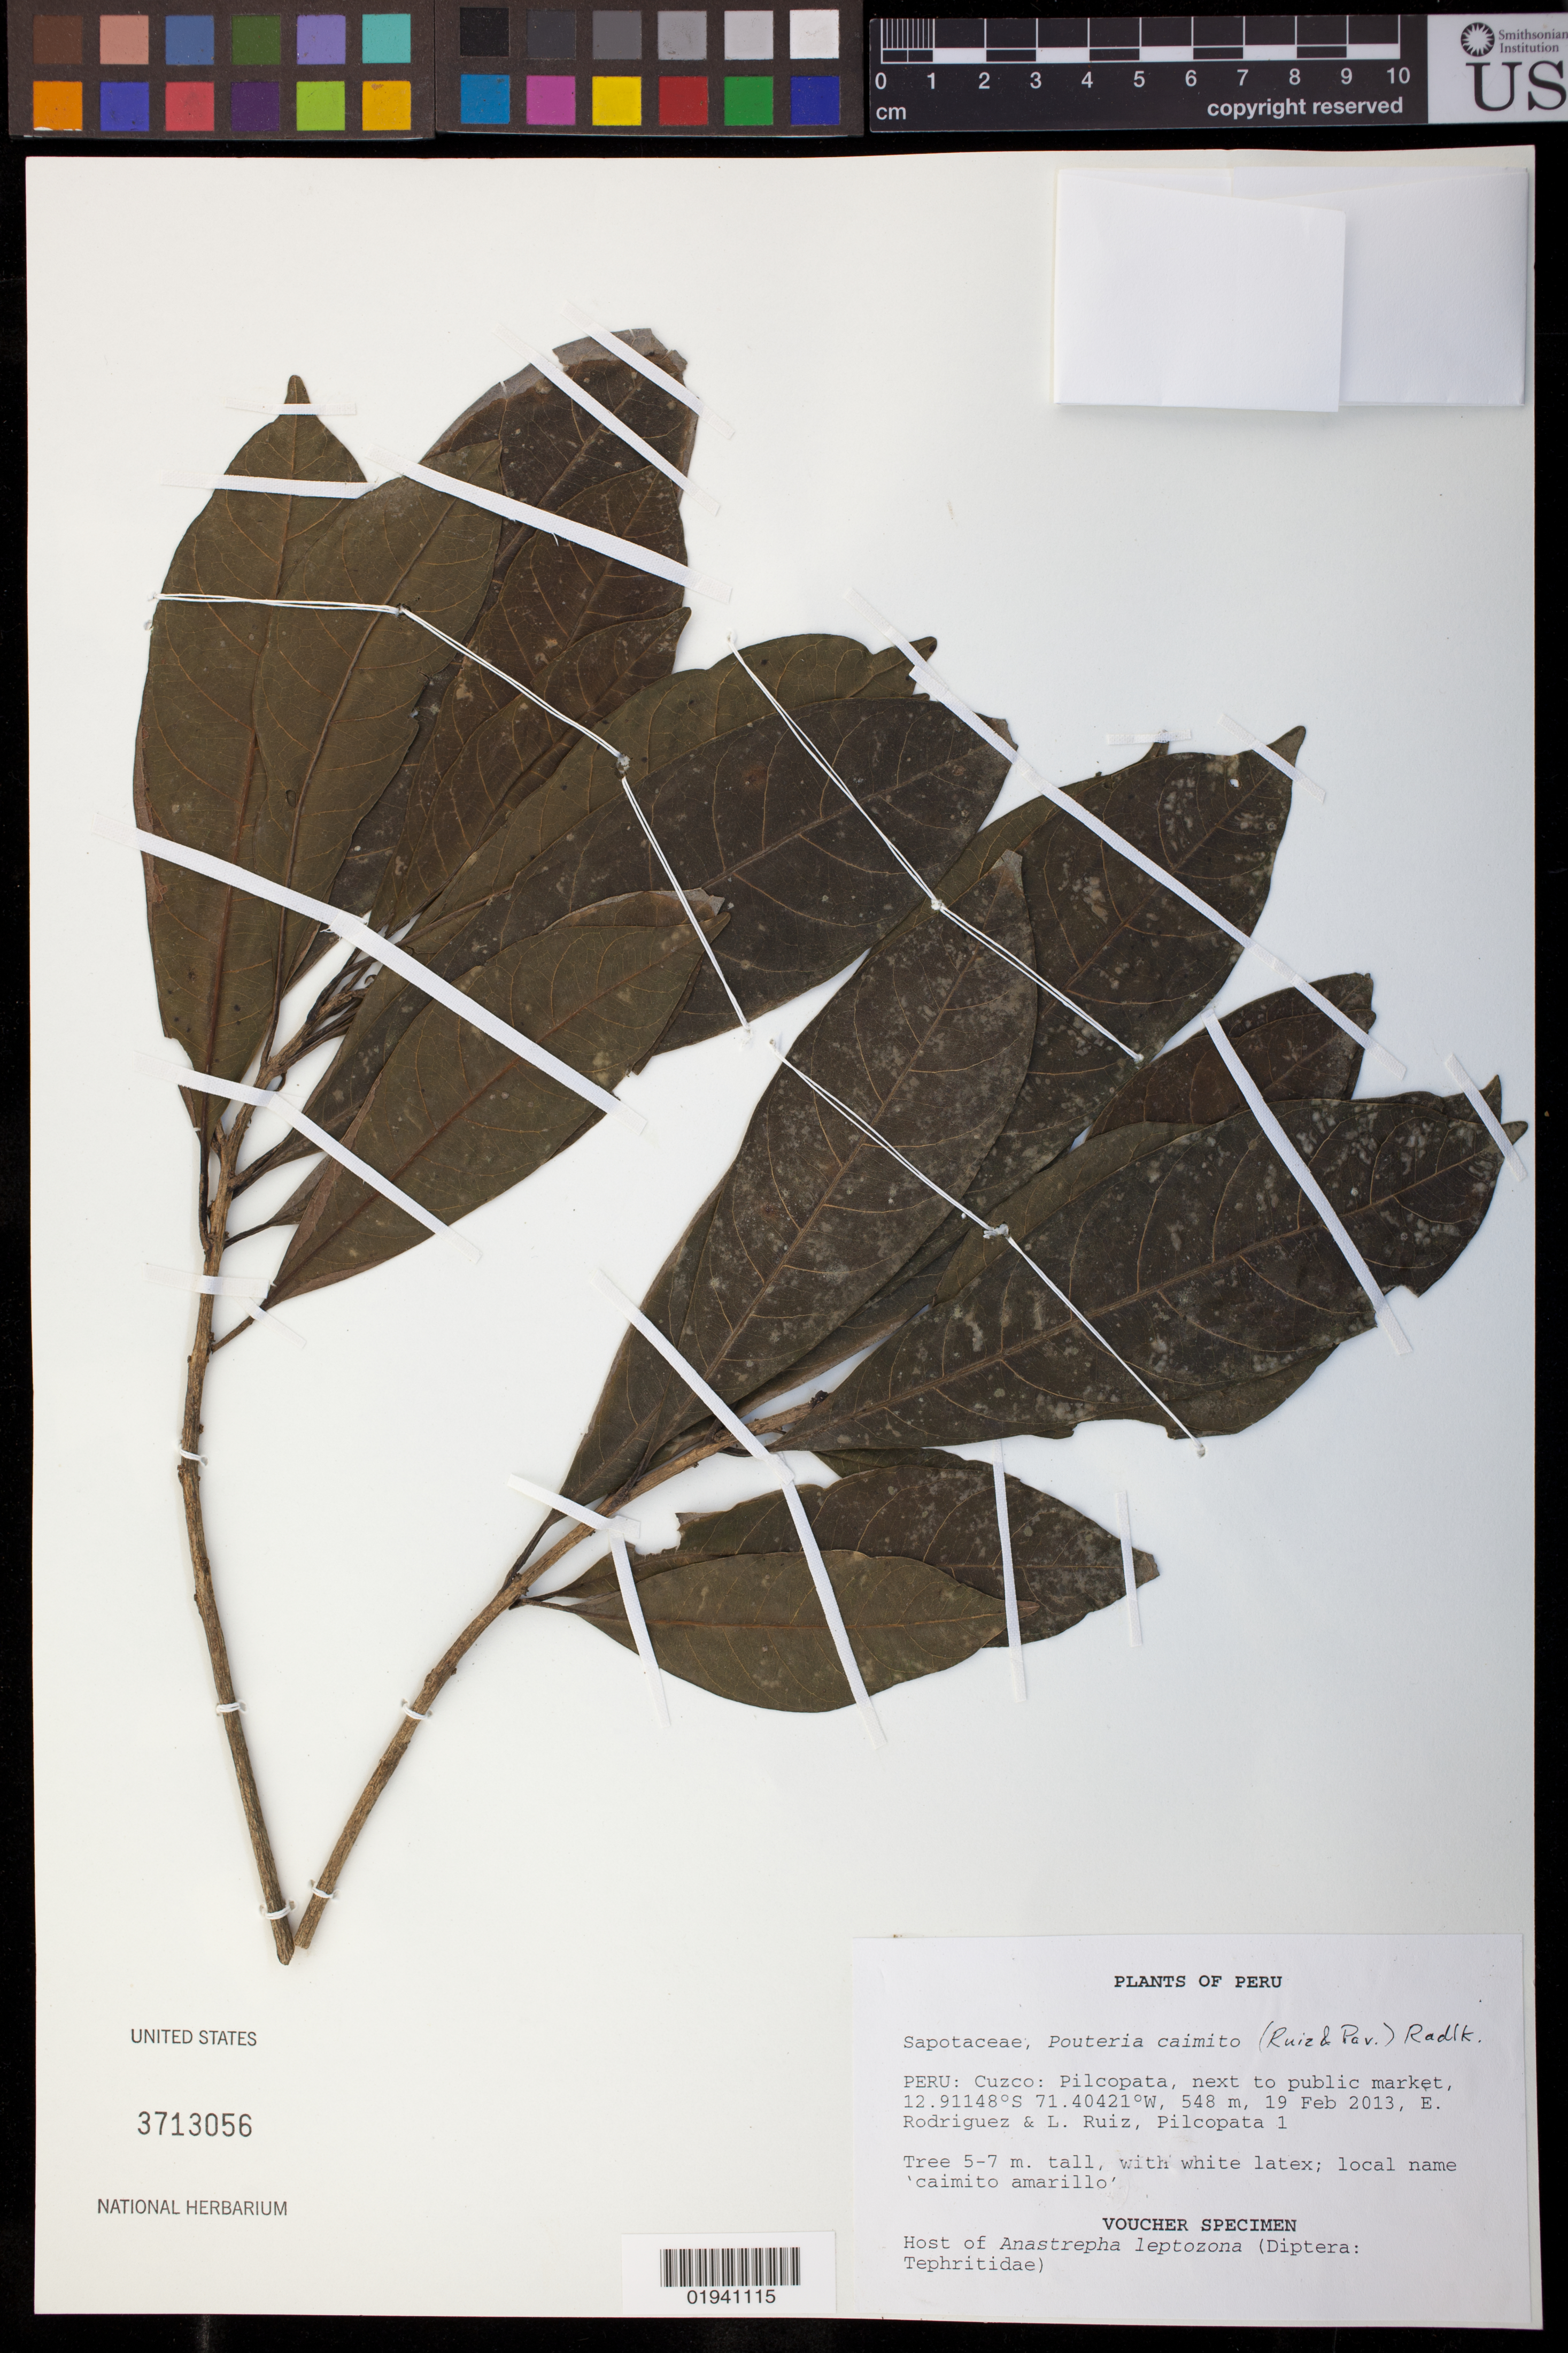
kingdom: Plantae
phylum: Tracheophyta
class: Magnoliopsida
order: Ericales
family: Sapotaceae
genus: Pouteria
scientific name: Pouteria caimito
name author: (Ruiz & Pav.) Radlk.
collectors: E. Rodriguez & L. Ruiz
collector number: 1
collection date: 2013-02-19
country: Peru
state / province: Cusco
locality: Pilocopata, next to public market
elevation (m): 548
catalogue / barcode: US 3713056